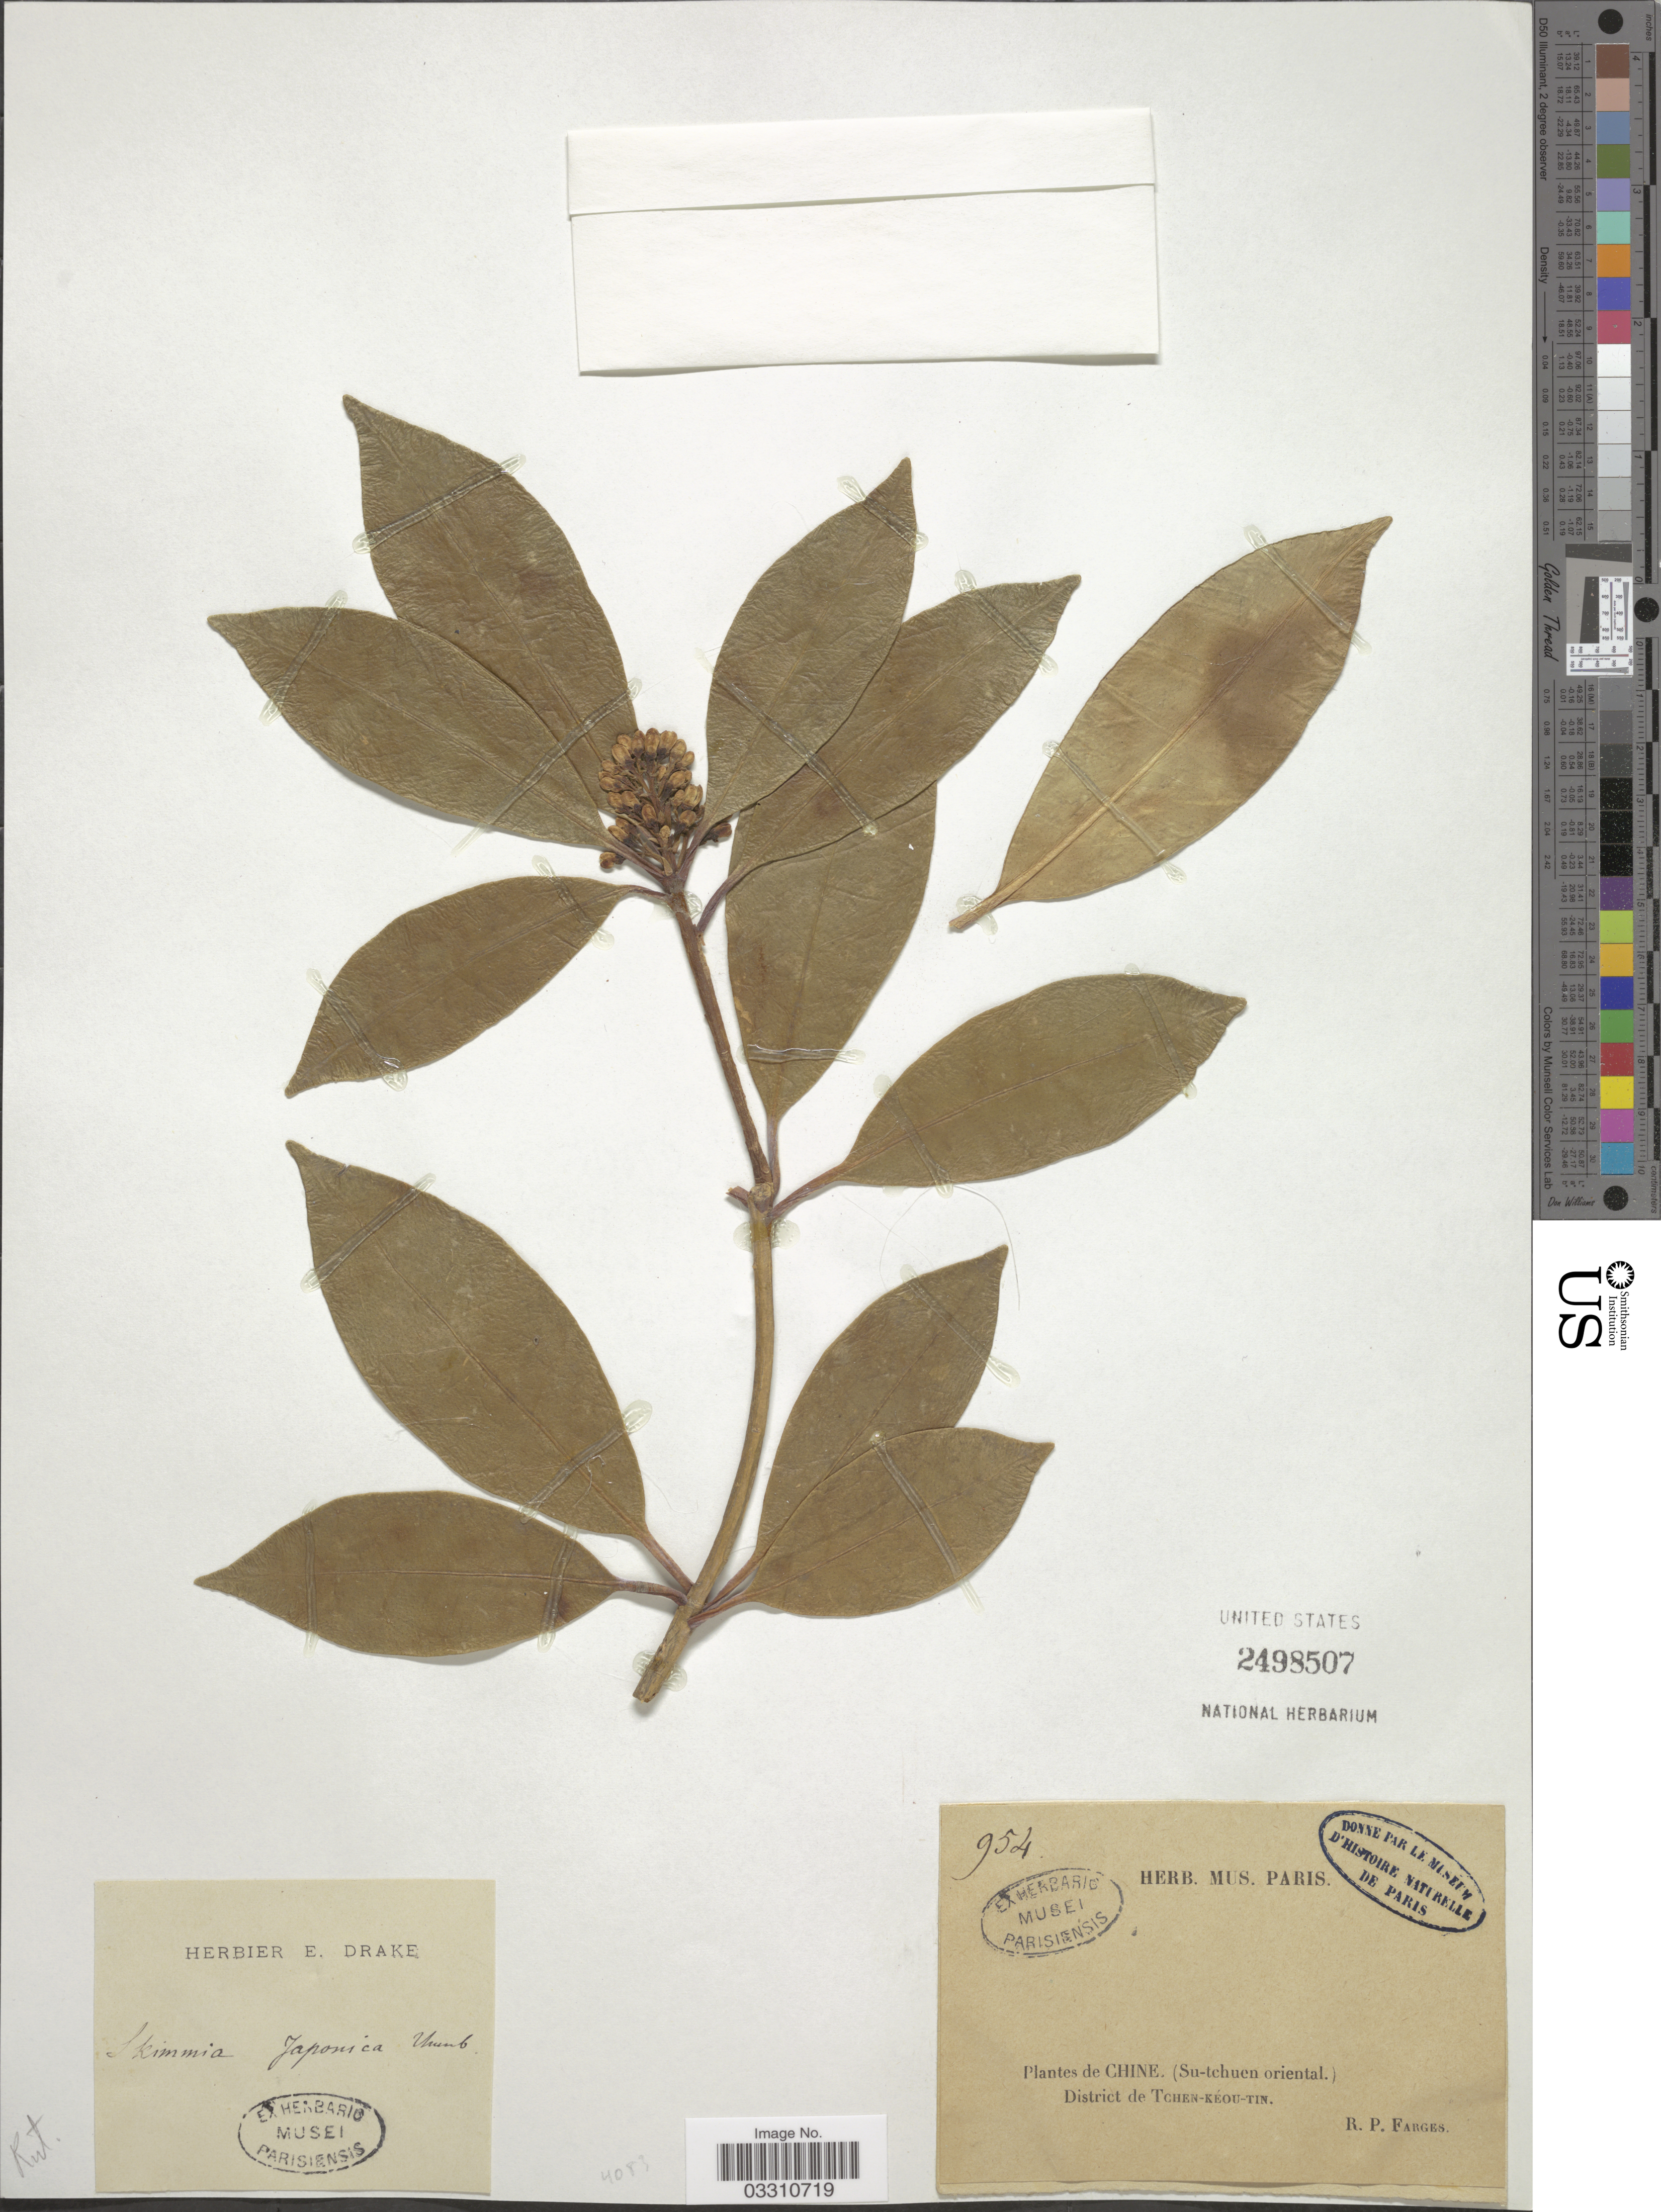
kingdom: Plantae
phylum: Tracheophyta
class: Magnoliopsida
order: Sapindales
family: Rutaceae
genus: Skimmia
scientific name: Skimmia japonica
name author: Thunb.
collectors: R. Farges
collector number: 954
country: China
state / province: Sichuan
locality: (Su-tchuen oriental.) District de Tchen-Kéou-Tin.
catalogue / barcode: US 2498507